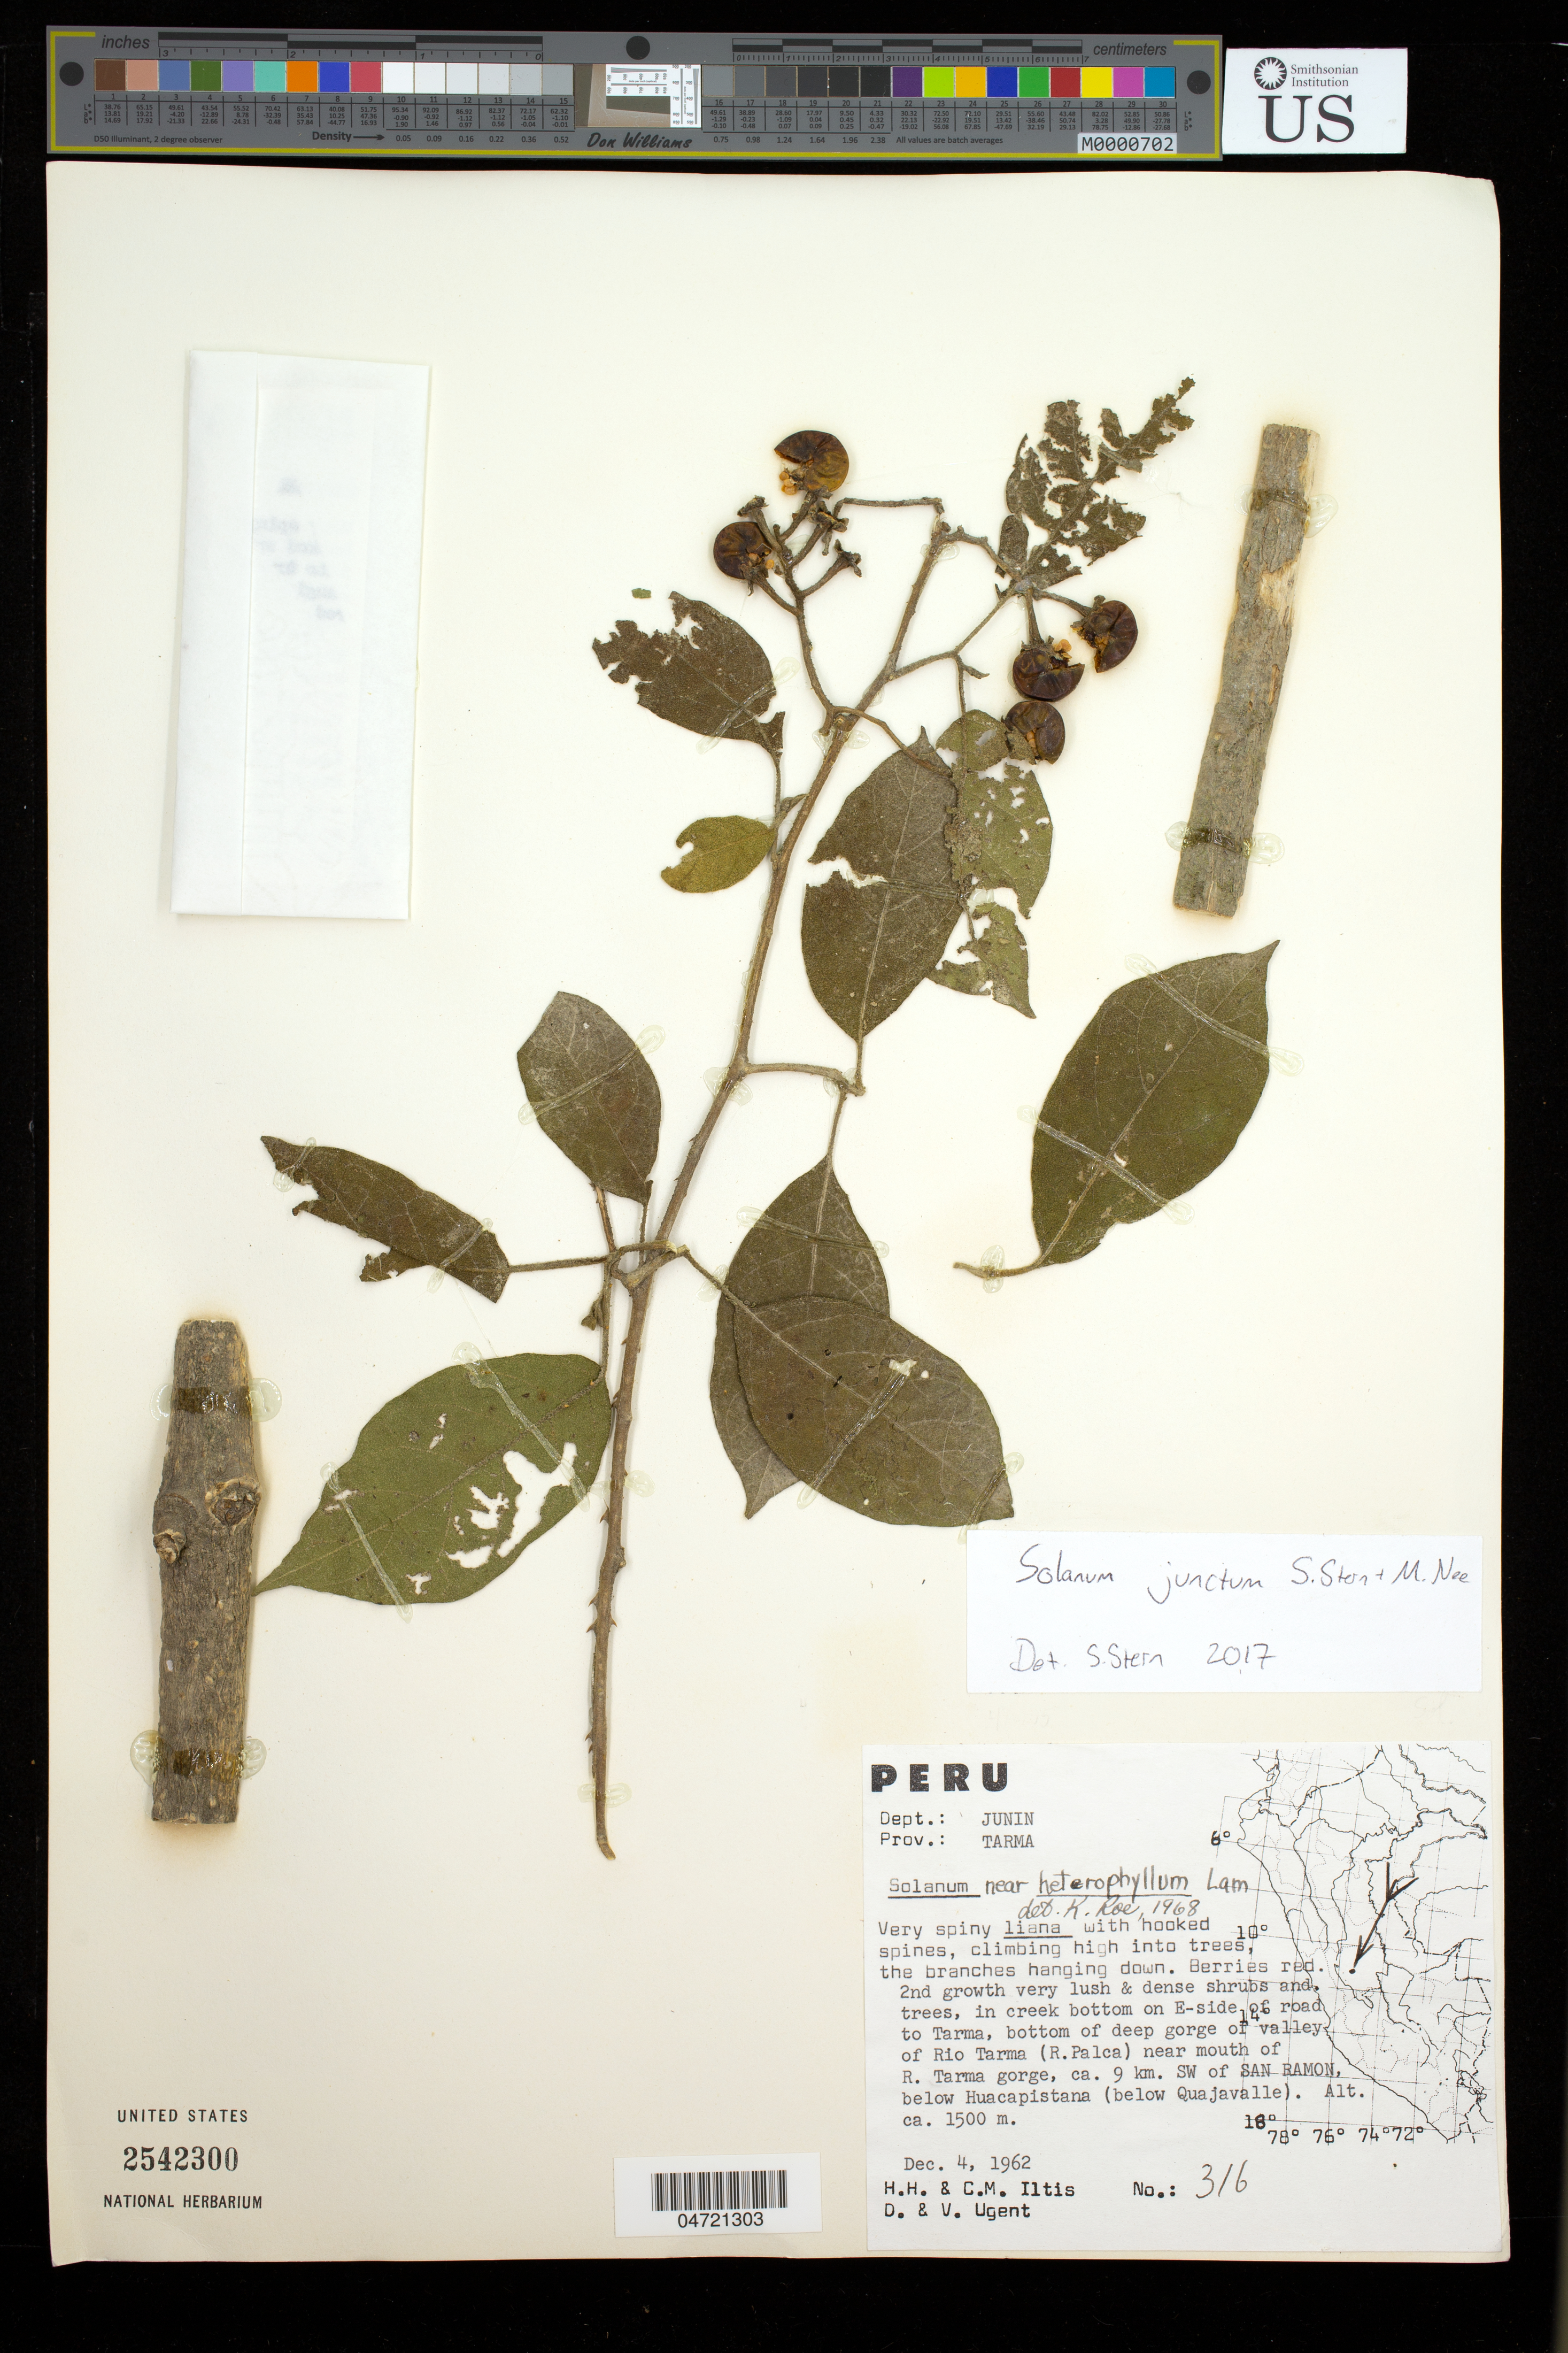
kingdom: Plantae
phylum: Tracheophyta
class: Magnoliopsida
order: Solanales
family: Solanaceae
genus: Solanum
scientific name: Solanum junctum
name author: S.R. Stern & M. Nee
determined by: Stern, S. R., (UT)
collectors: H. H. Iltis, C. M Iltis, D. Ugent & V. Ugent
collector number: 316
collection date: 1962-12-04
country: Peru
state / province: Junín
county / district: Tarma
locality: In creek bottom on E-side of road to Tarma, bottom of deep gorge of valley of Rio Taram (R. Palca) near mouth of R. Tarma gorge, ca. 9 km SW of San Ramon below Huacapistana (below Quajavalle).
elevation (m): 1500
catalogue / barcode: US 2542300